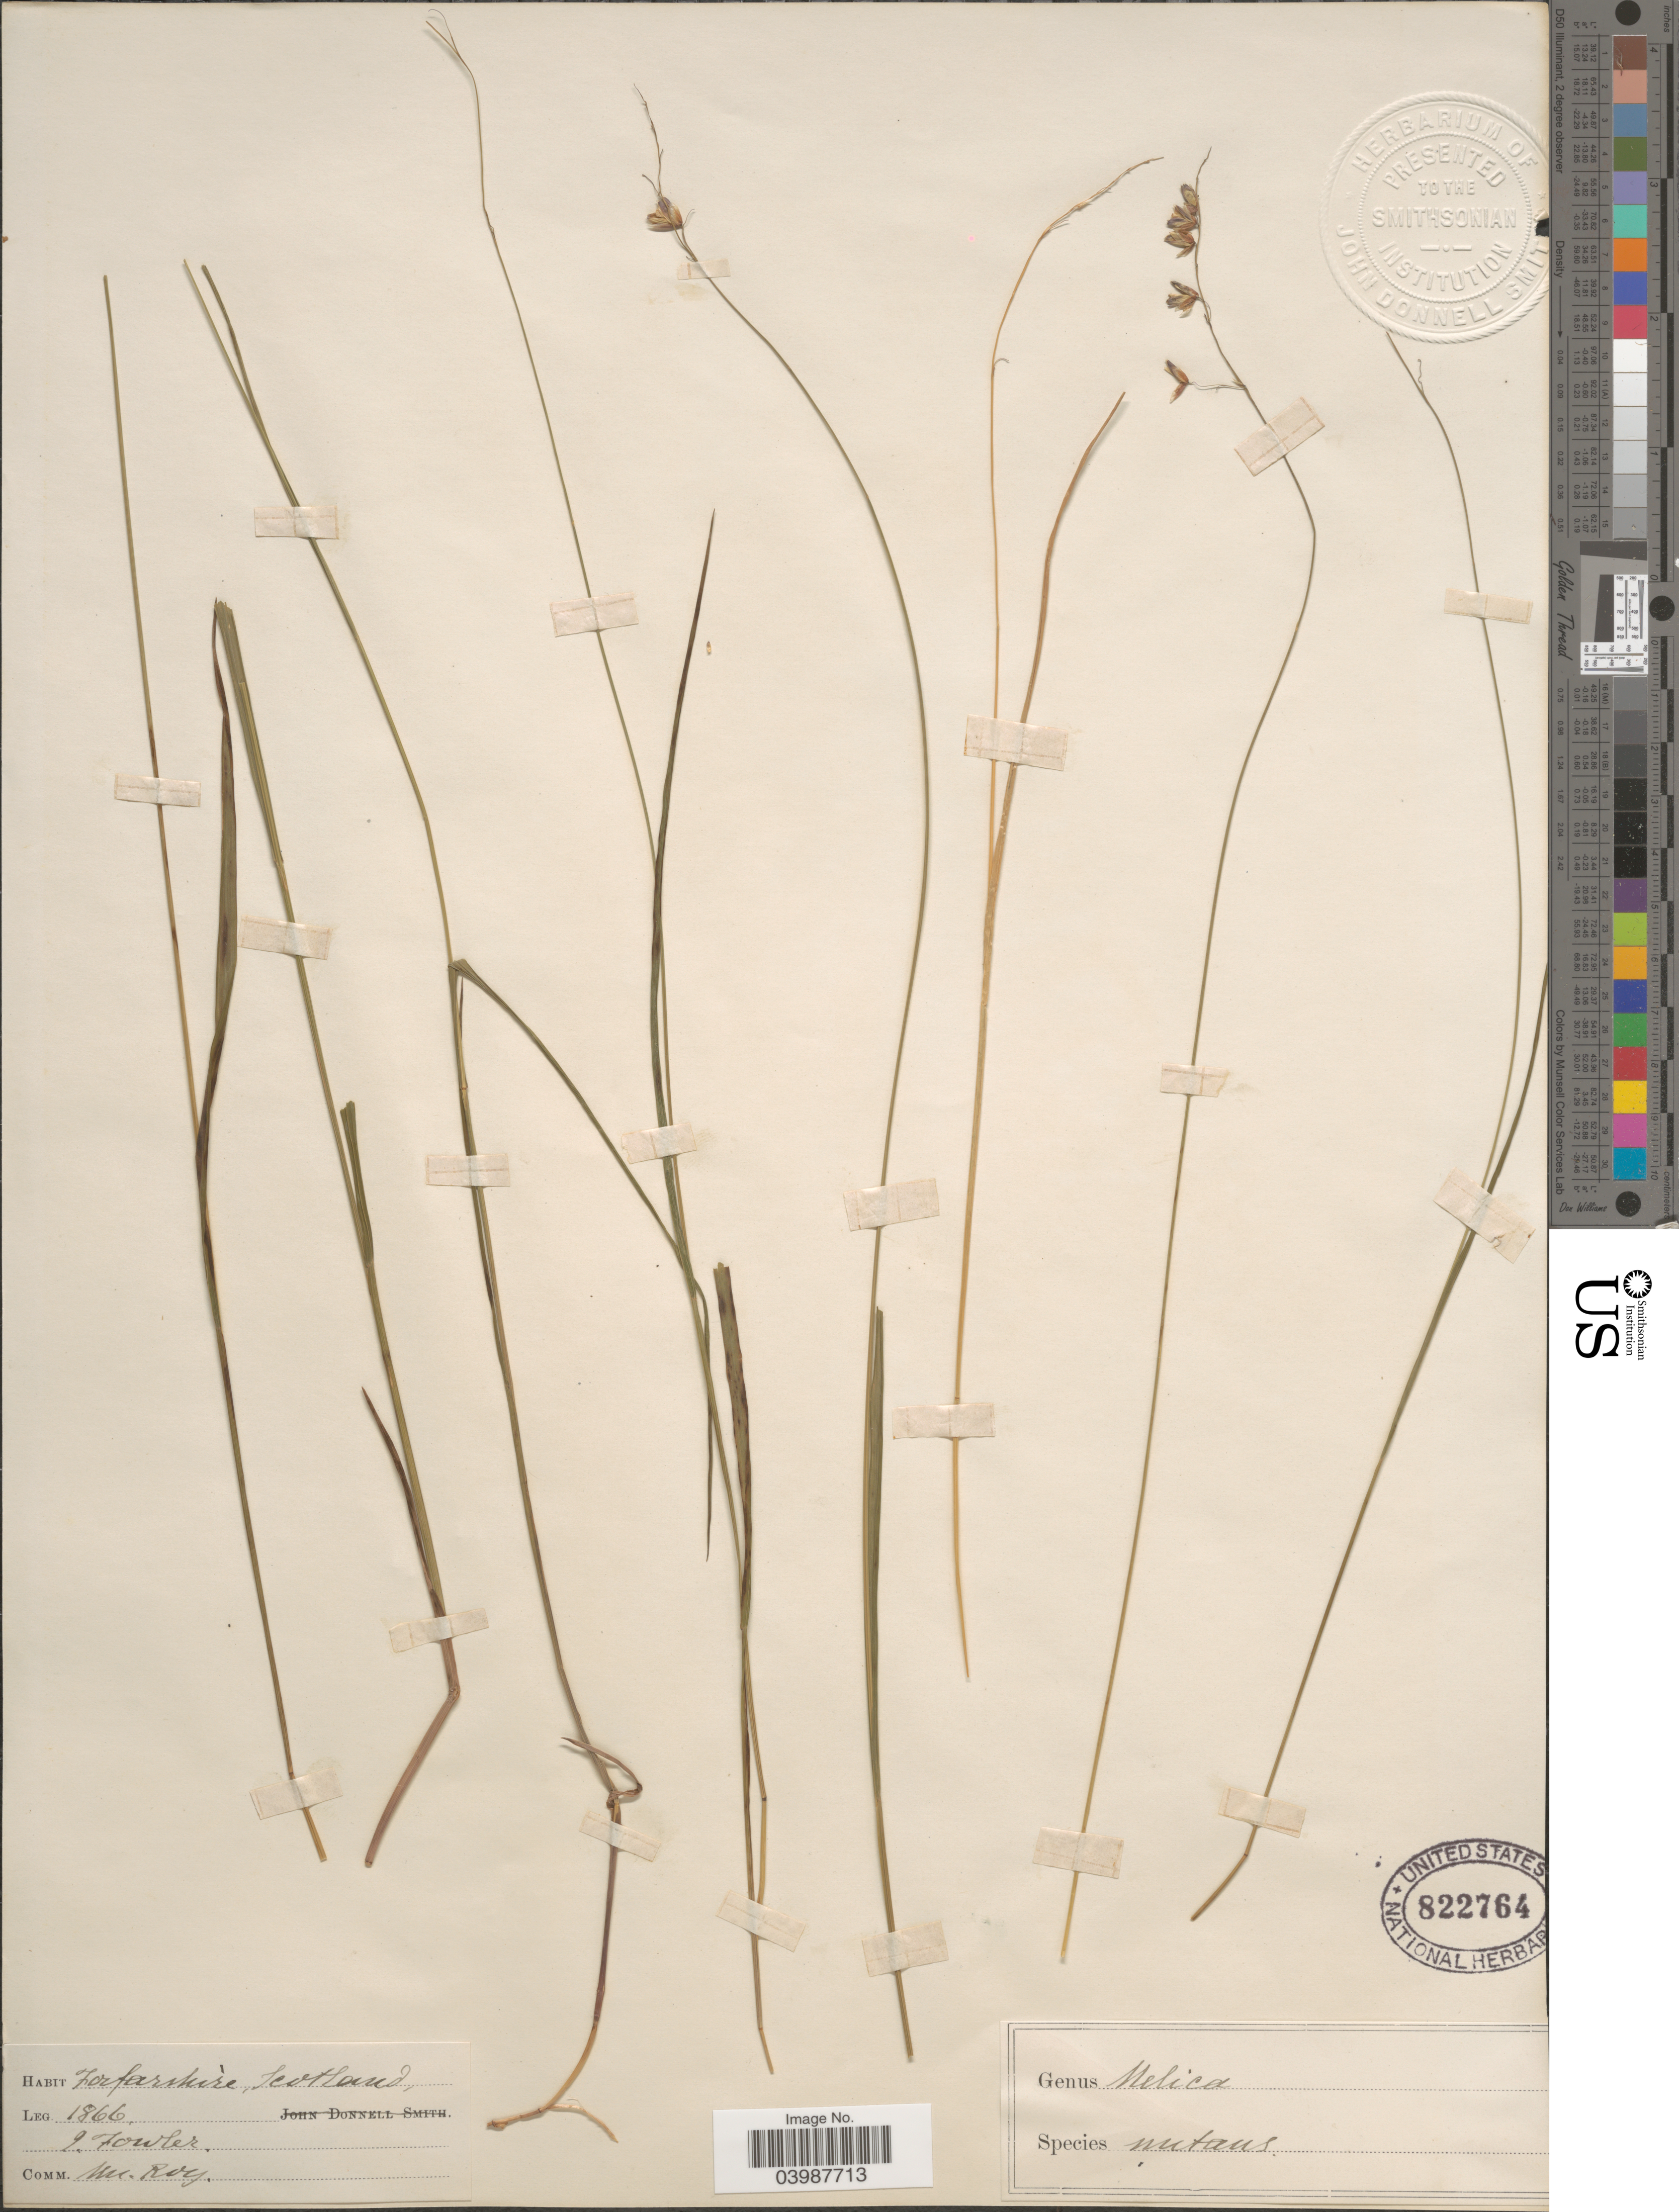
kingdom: Plantae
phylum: Tracheophyta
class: Liliopsida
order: Poales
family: Poaceae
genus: Melica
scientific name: Melica nutans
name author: L.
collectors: J. Fowler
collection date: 1866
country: United Kingdom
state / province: Scotland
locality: Forfarskirè.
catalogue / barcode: US 822764